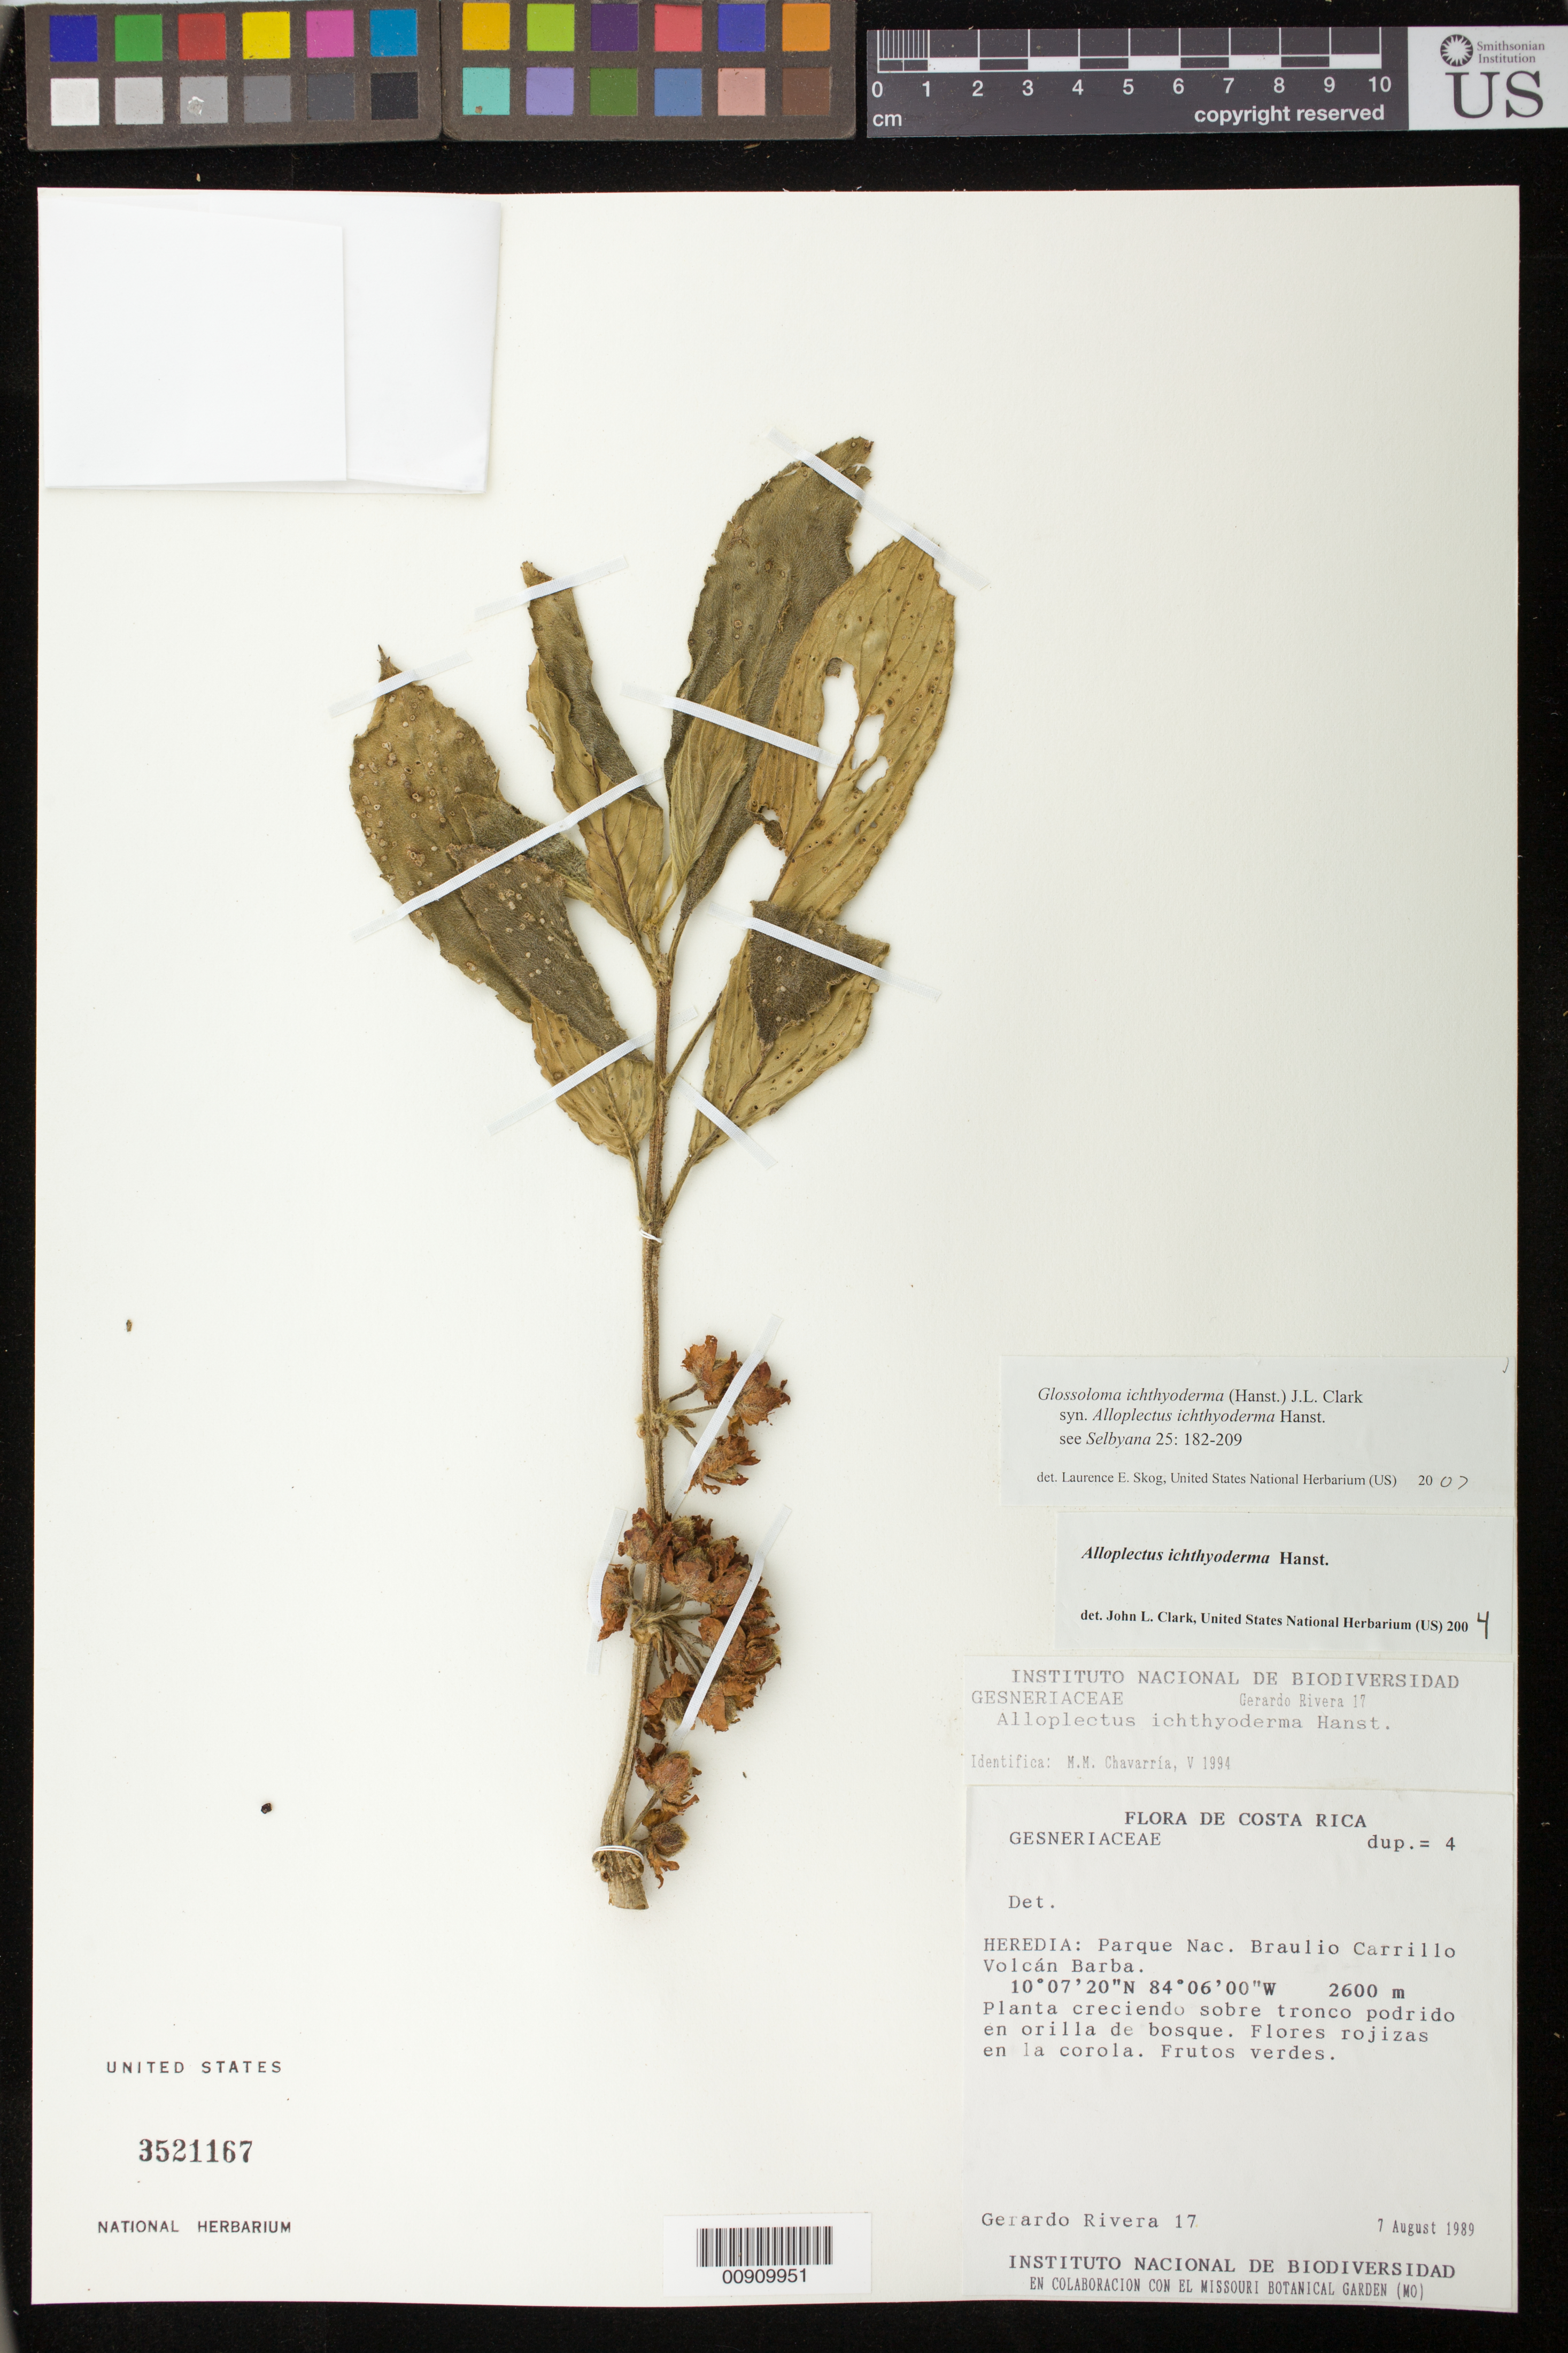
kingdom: Plantae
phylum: Tracheophyta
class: Magnoliopsida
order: Lamiales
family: Gesneriaceae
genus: Glossoloma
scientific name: Glossoloma ichthyoderma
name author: (Hanst.) J.L. Clark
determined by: Skog, Laurence E.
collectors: G. Rivera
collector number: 17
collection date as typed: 07 Aug 1989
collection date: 1989-08-07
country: Costa Rica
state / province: Heredia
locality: Parque Nac. Braulio Carrillo, Volcán Barba.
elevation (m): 2600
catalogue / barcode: US 3521167